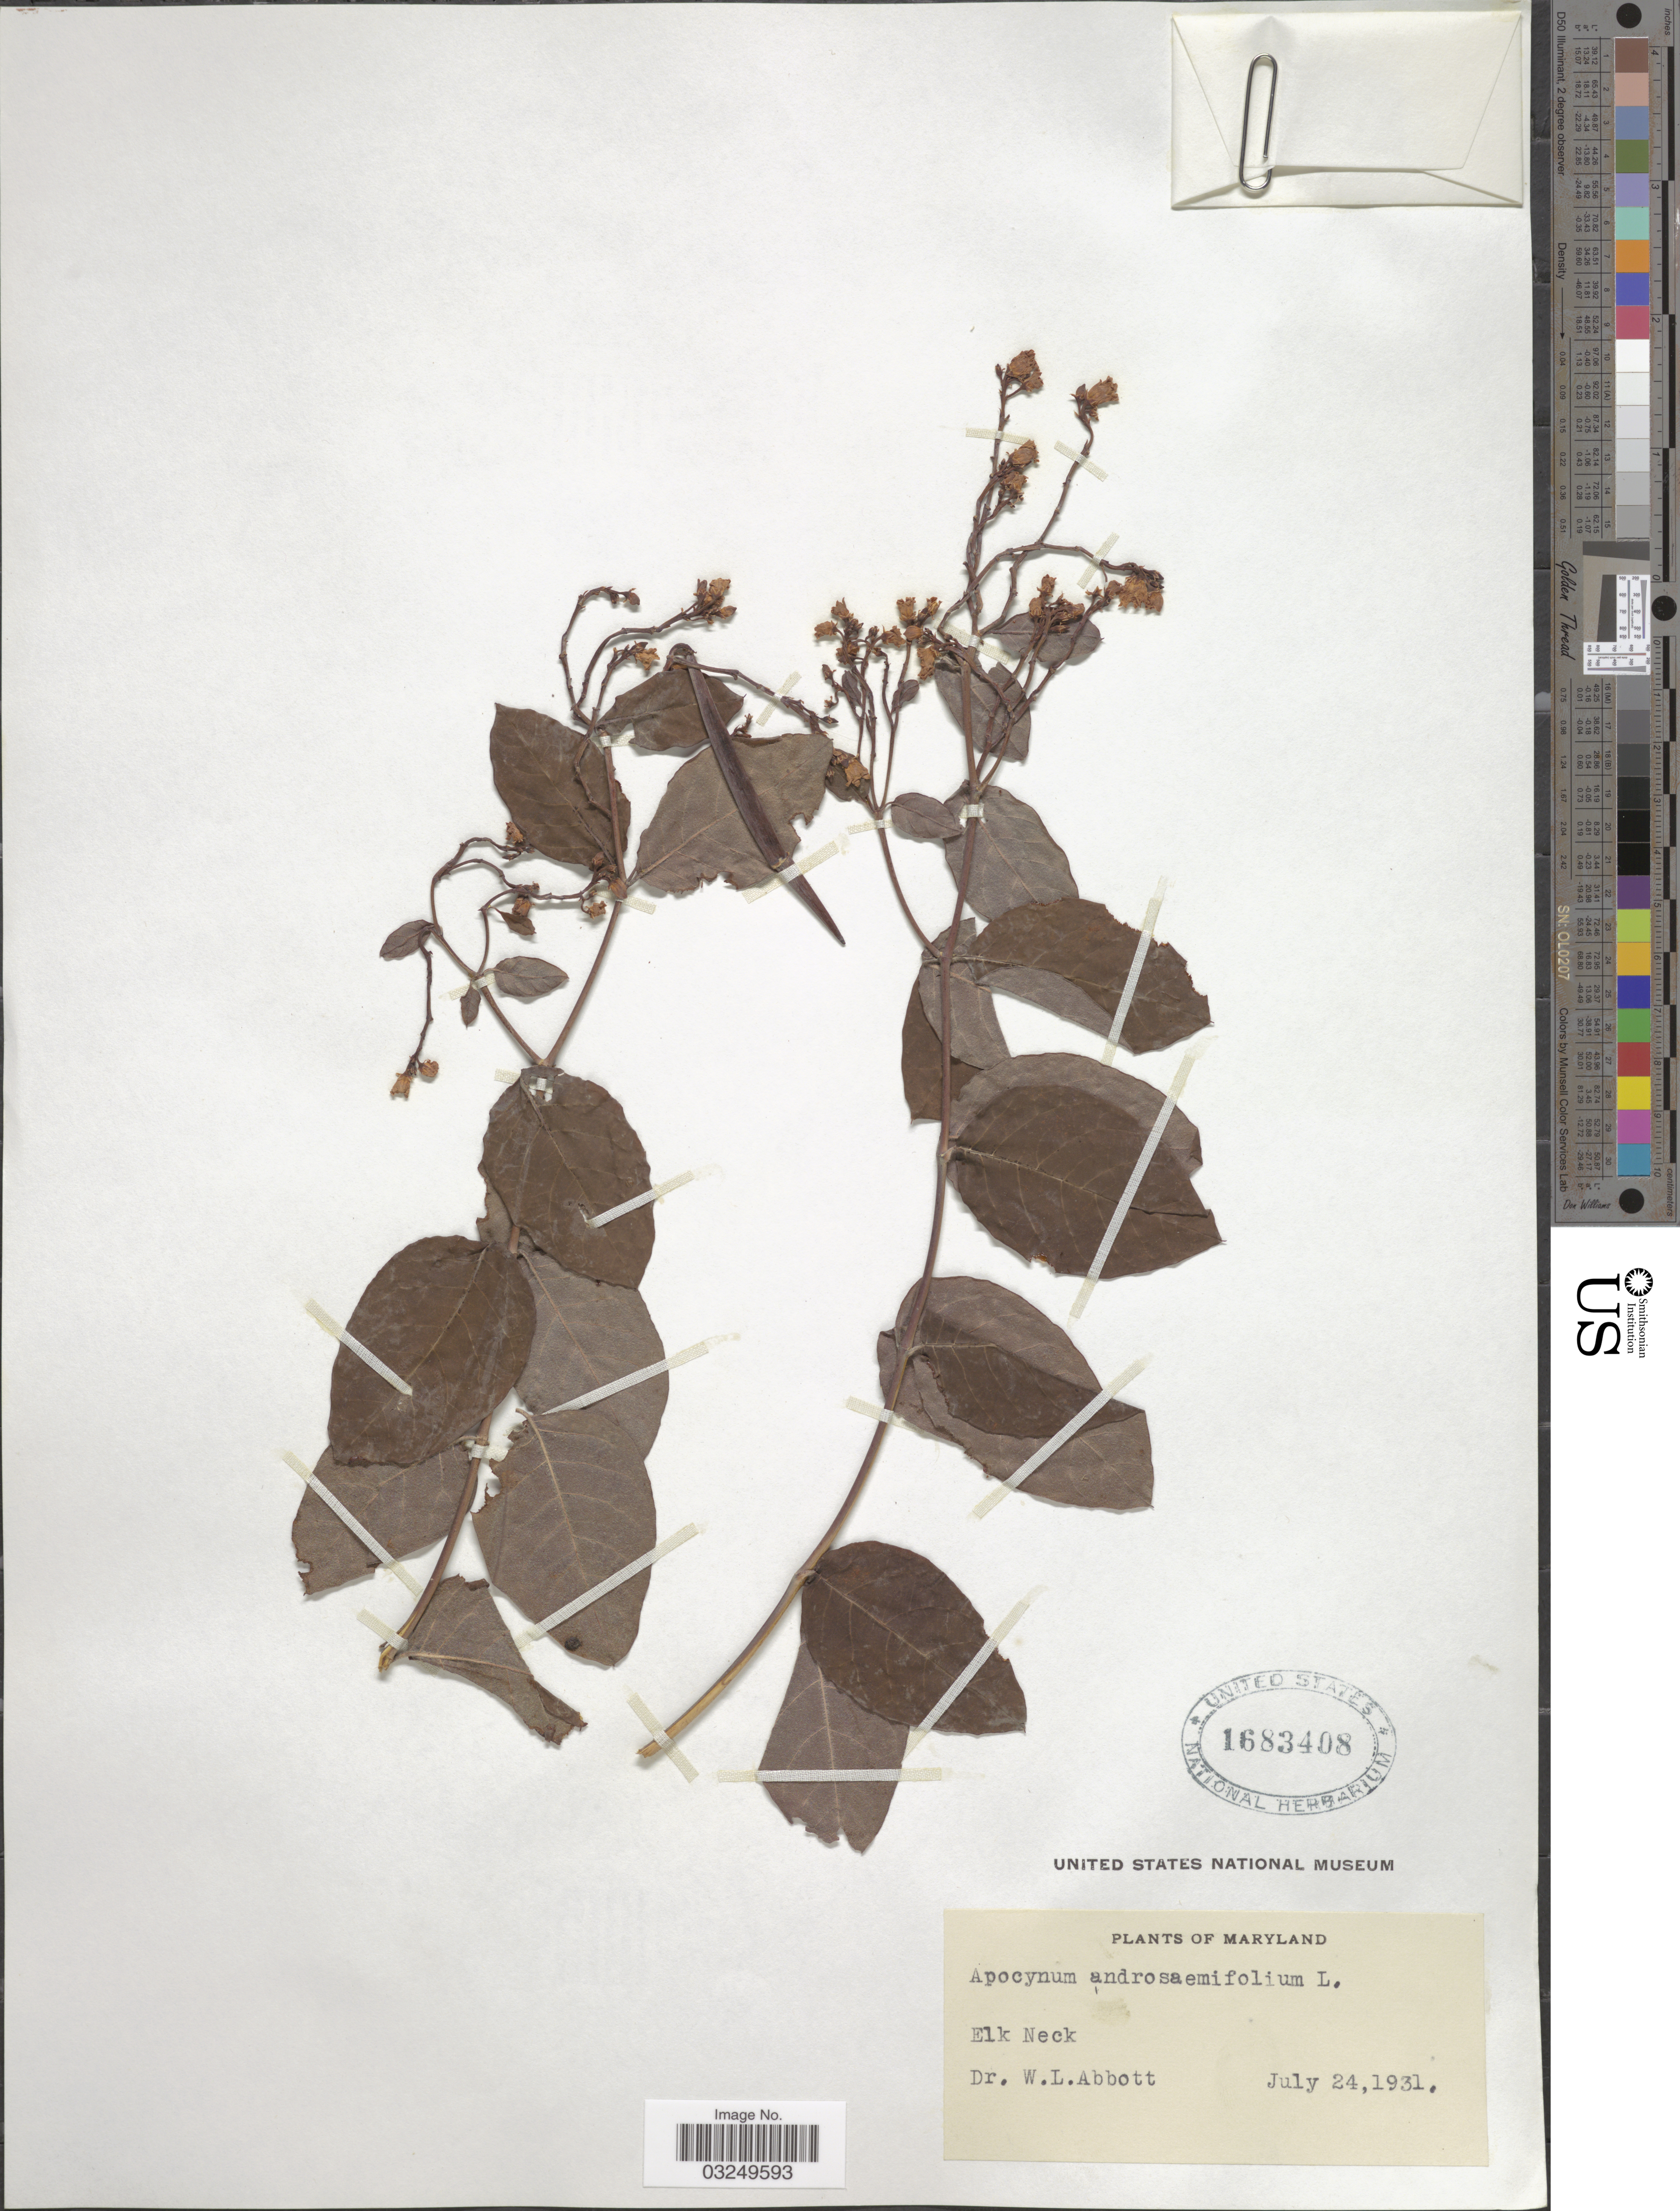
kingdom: Plantae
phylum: Tracheophyta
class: Magnoliopsida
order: Gentianales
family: Apocynaceae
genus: Apocynum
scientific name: Apocynum androsaemifolium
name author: L.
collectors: W. L. Abbott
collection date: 1931-07-24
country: United States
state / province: Maryland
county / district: Cecil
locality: Elk Neck.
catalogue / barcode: US 1683408